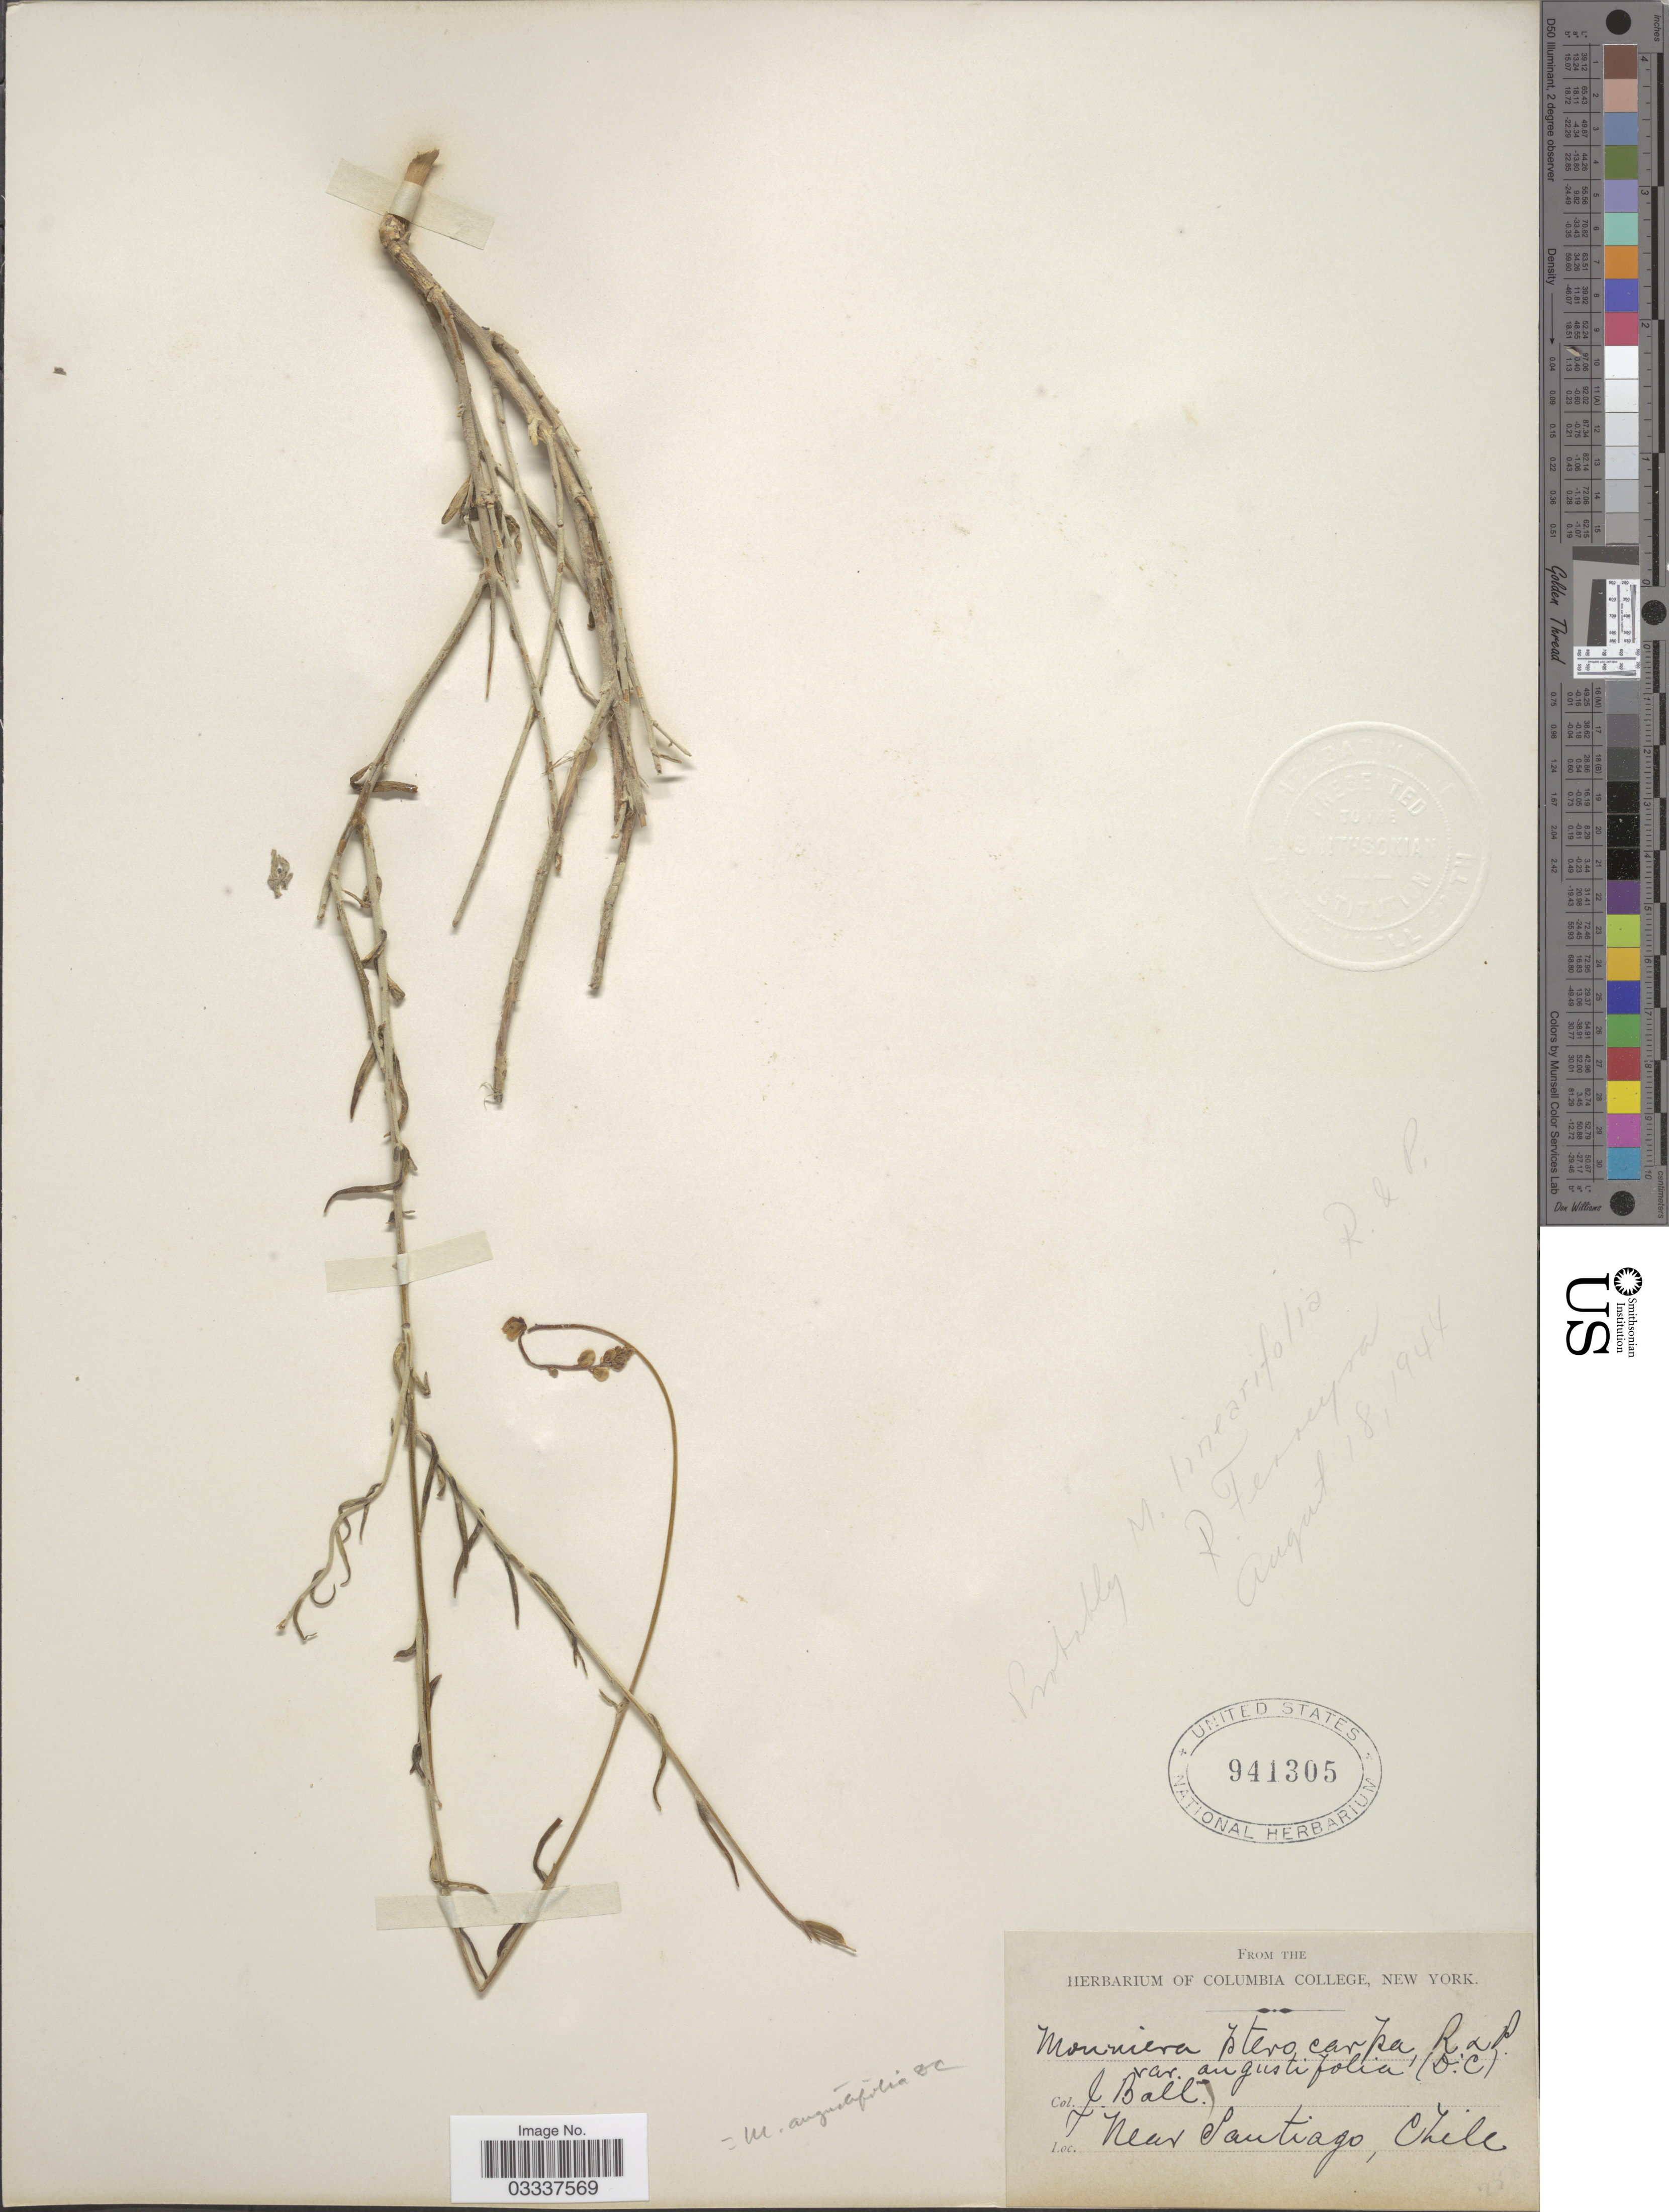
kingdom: Plantae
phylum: Tracheophyta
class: Magnoliopsida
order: Fabales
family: Polygalaceae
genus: Monnina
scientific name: Monnina angustifolia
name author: DC.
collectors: J. Ball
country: Chile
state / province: Región Metropolitana (RM)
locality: Near Santiago.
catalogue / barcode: US 941305